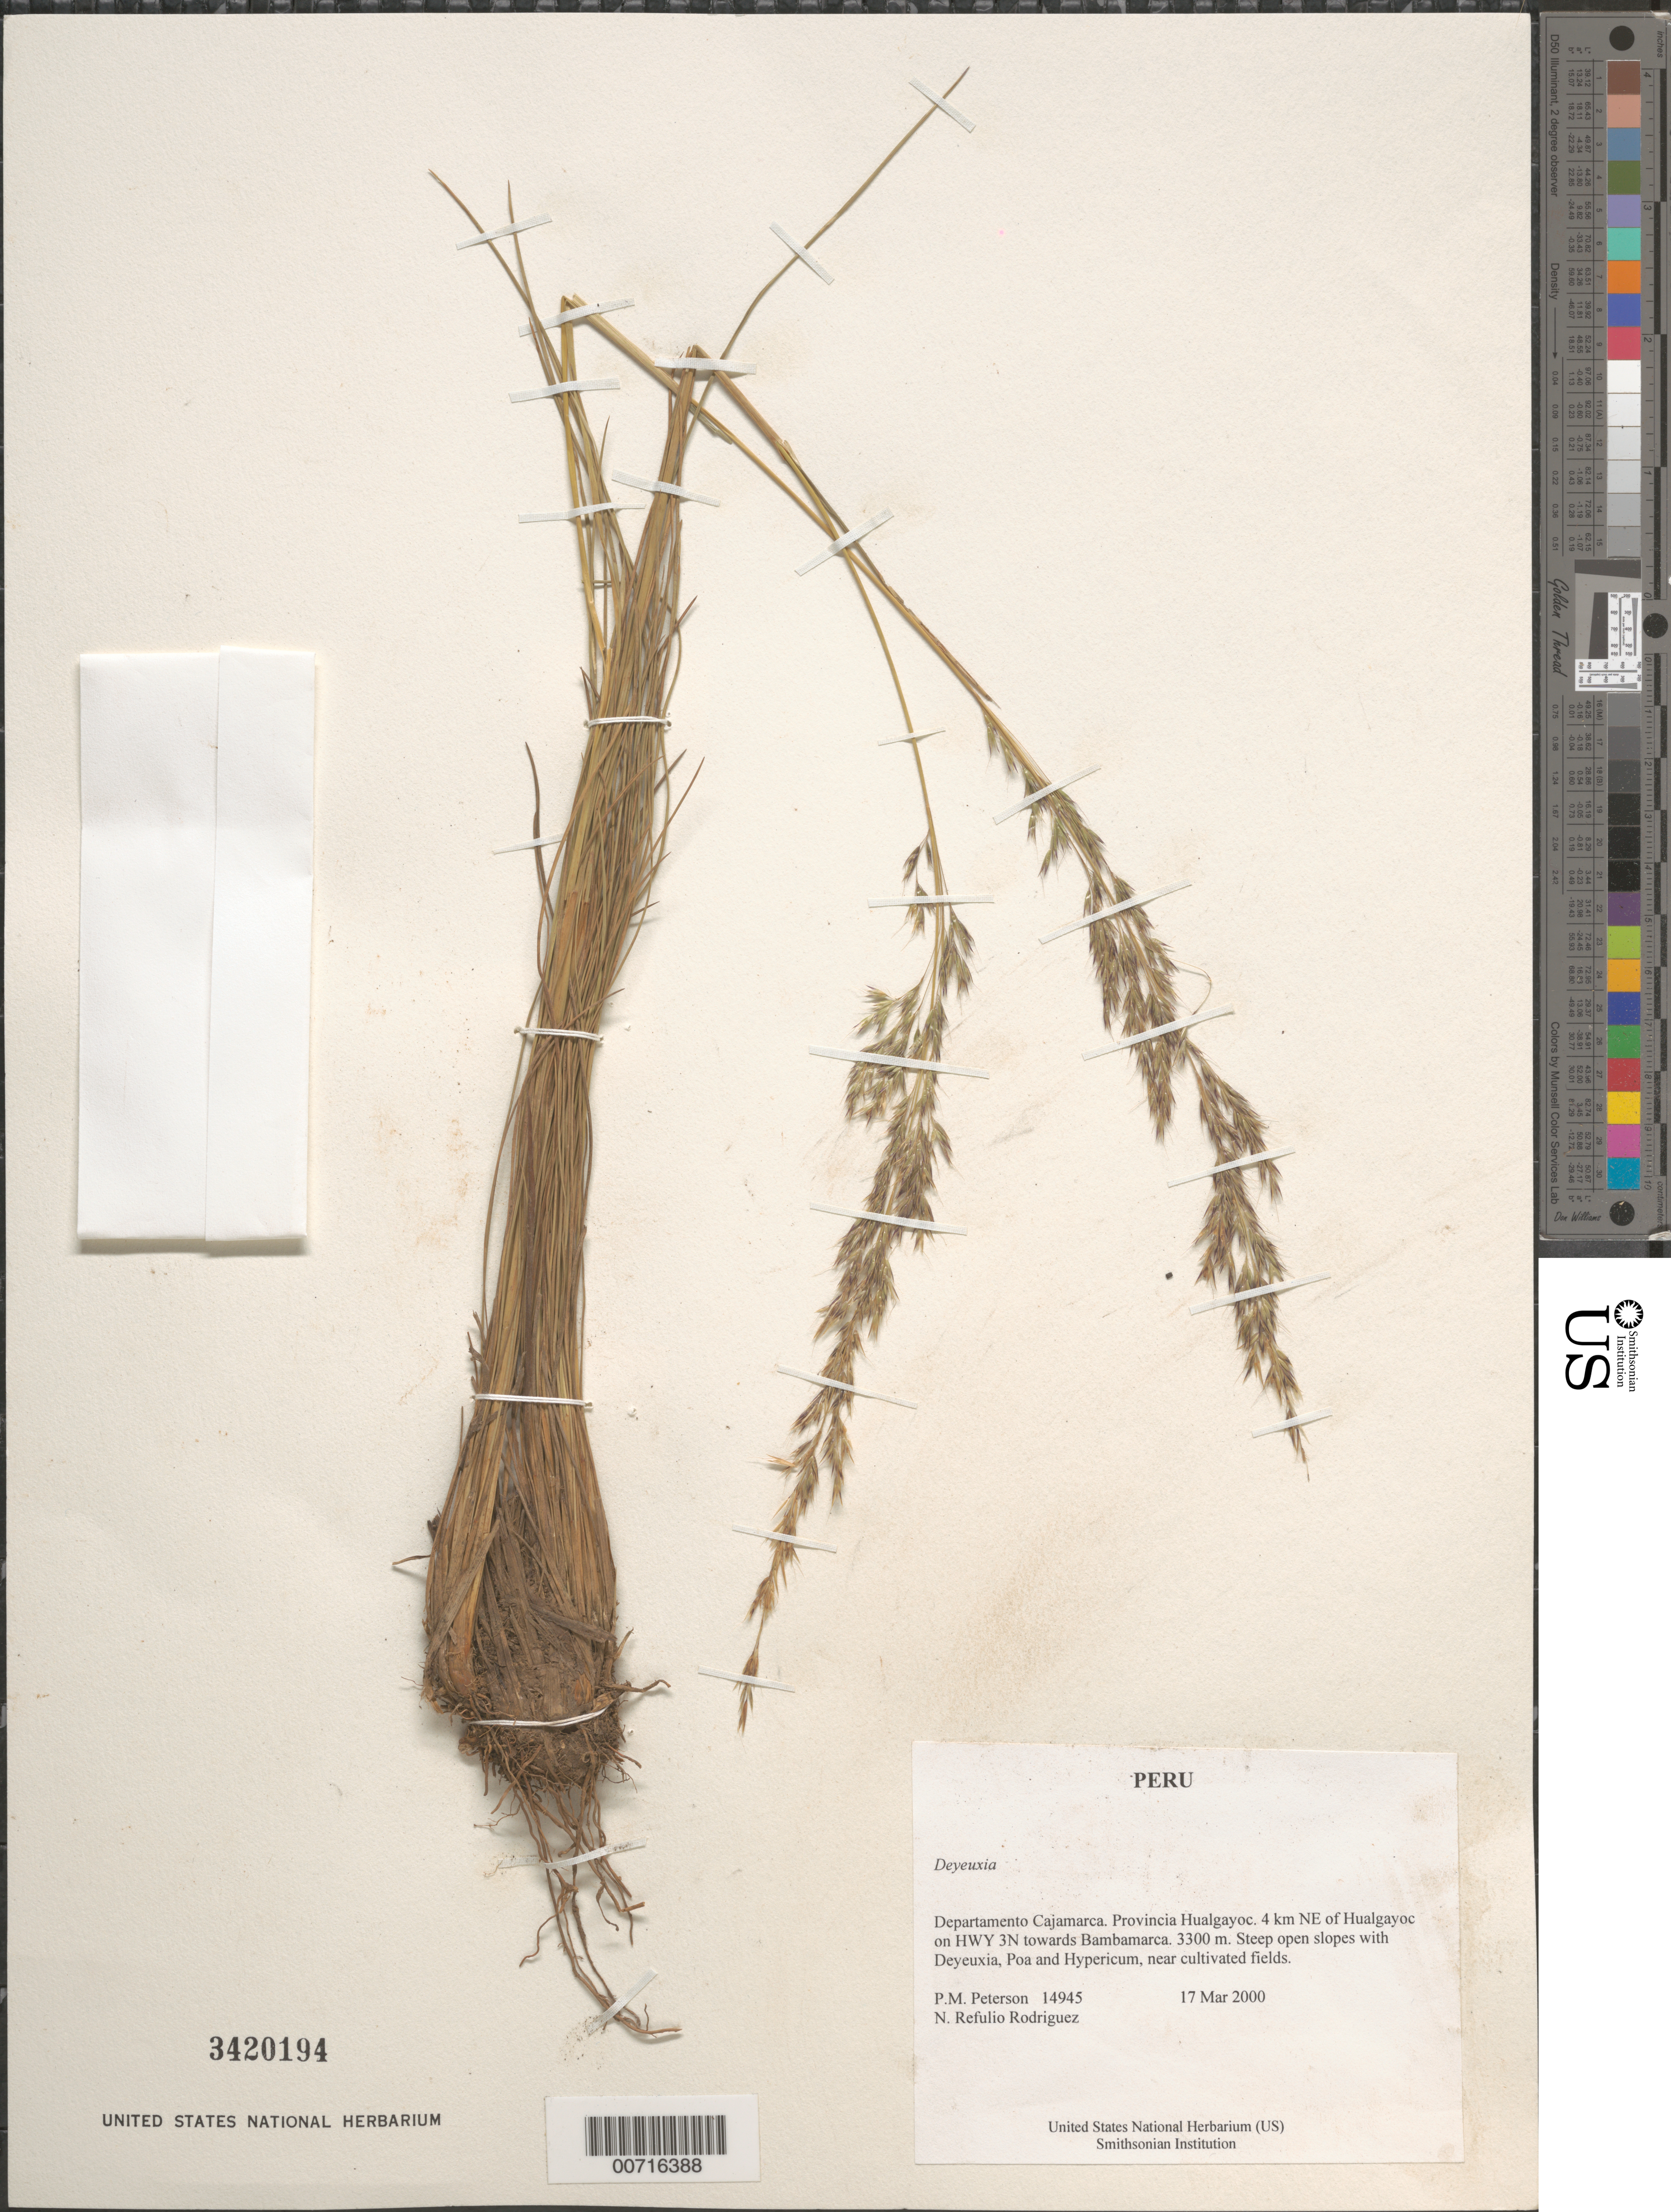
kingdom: Plantae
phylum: Tracheophyta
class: Liliopsida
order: Poales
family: Poaceae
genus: Calamagrostis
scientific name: Calamagrostis sp.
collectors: P. M. Peterson & N. Refulio-Rodríguez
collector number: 14945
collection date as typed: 17 Mar 2000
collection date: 2000-03-17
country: Peru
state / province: Cajamarca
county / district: Hualgayoc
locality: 4 km NE of Hualgayoc on HWY 3N towards Bambamarca.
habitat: Steep open slopes with Deyeuxia, Poa and Hypericum, near cultivated fields.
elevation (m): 3300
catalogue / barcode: US 3420194